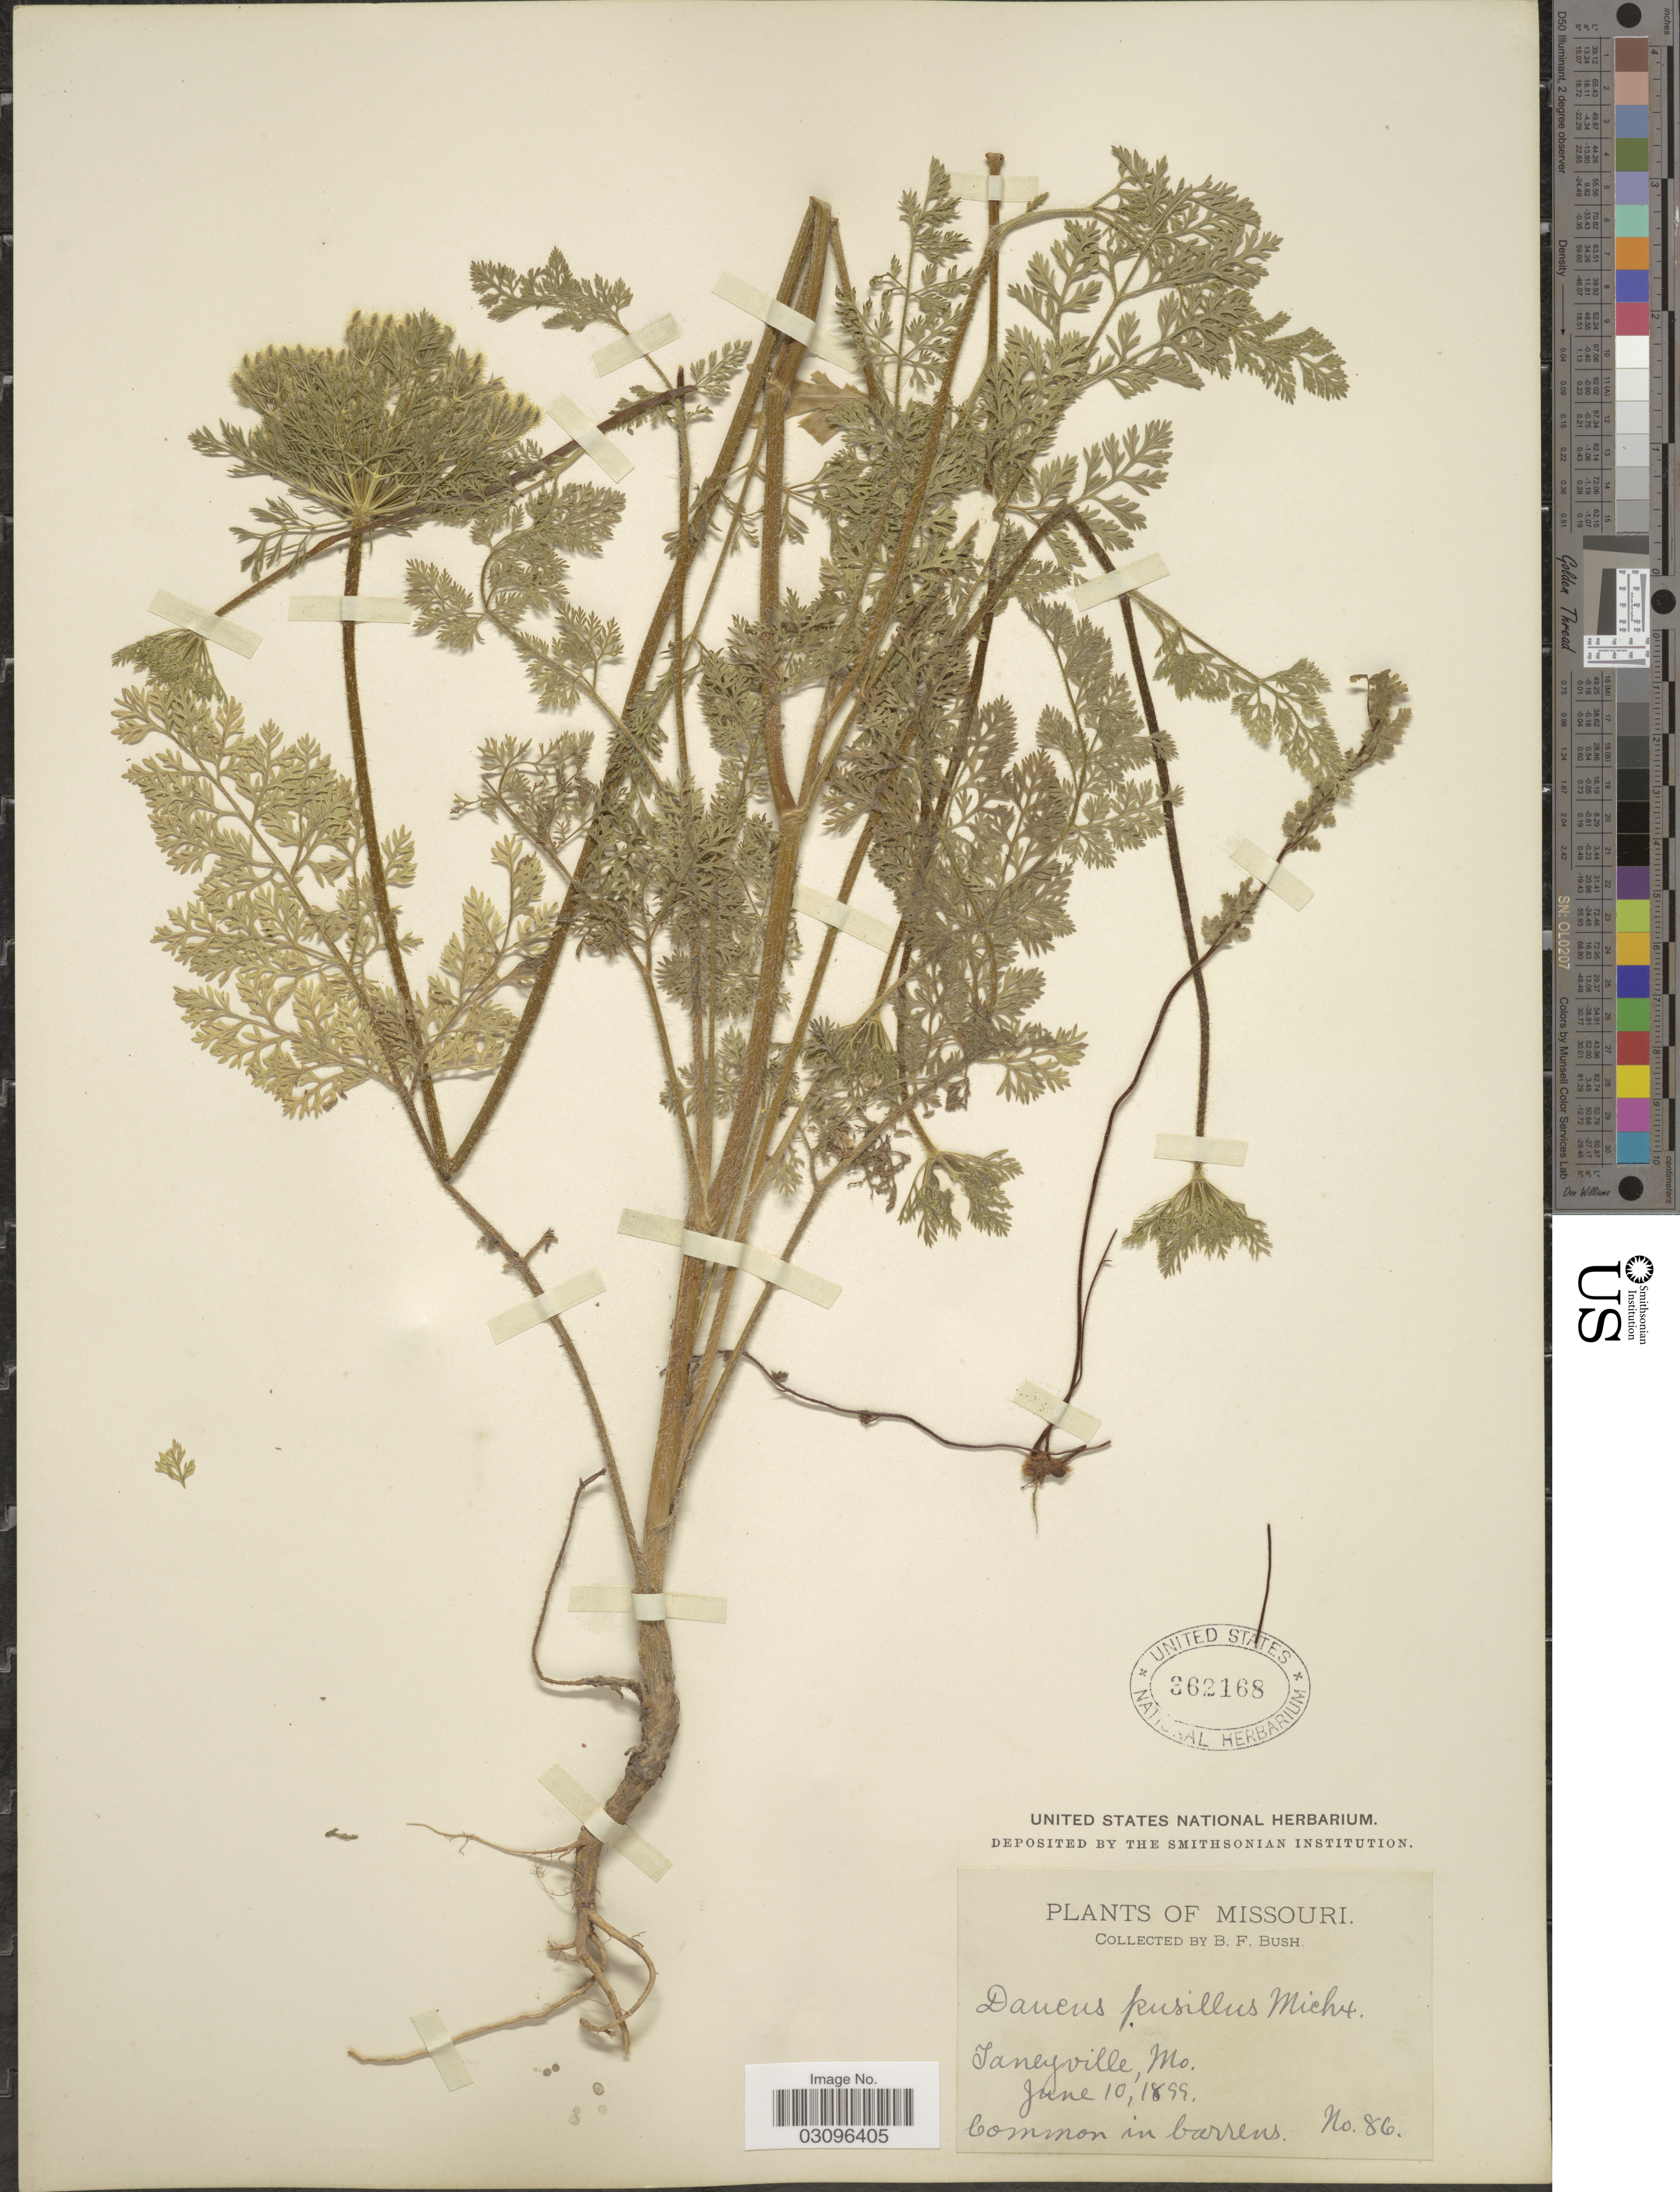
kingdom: Plantae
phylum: Tracheophyta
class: Magnoliopsida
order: Apiales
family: Apiaceae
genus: Daucus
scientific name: Daucus pusillus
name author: Michx.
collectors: B. F. Bush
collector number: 86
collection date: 1899-06-10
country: United States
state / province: Missouri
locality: Taneyville, Mo.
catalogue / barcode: US 362168